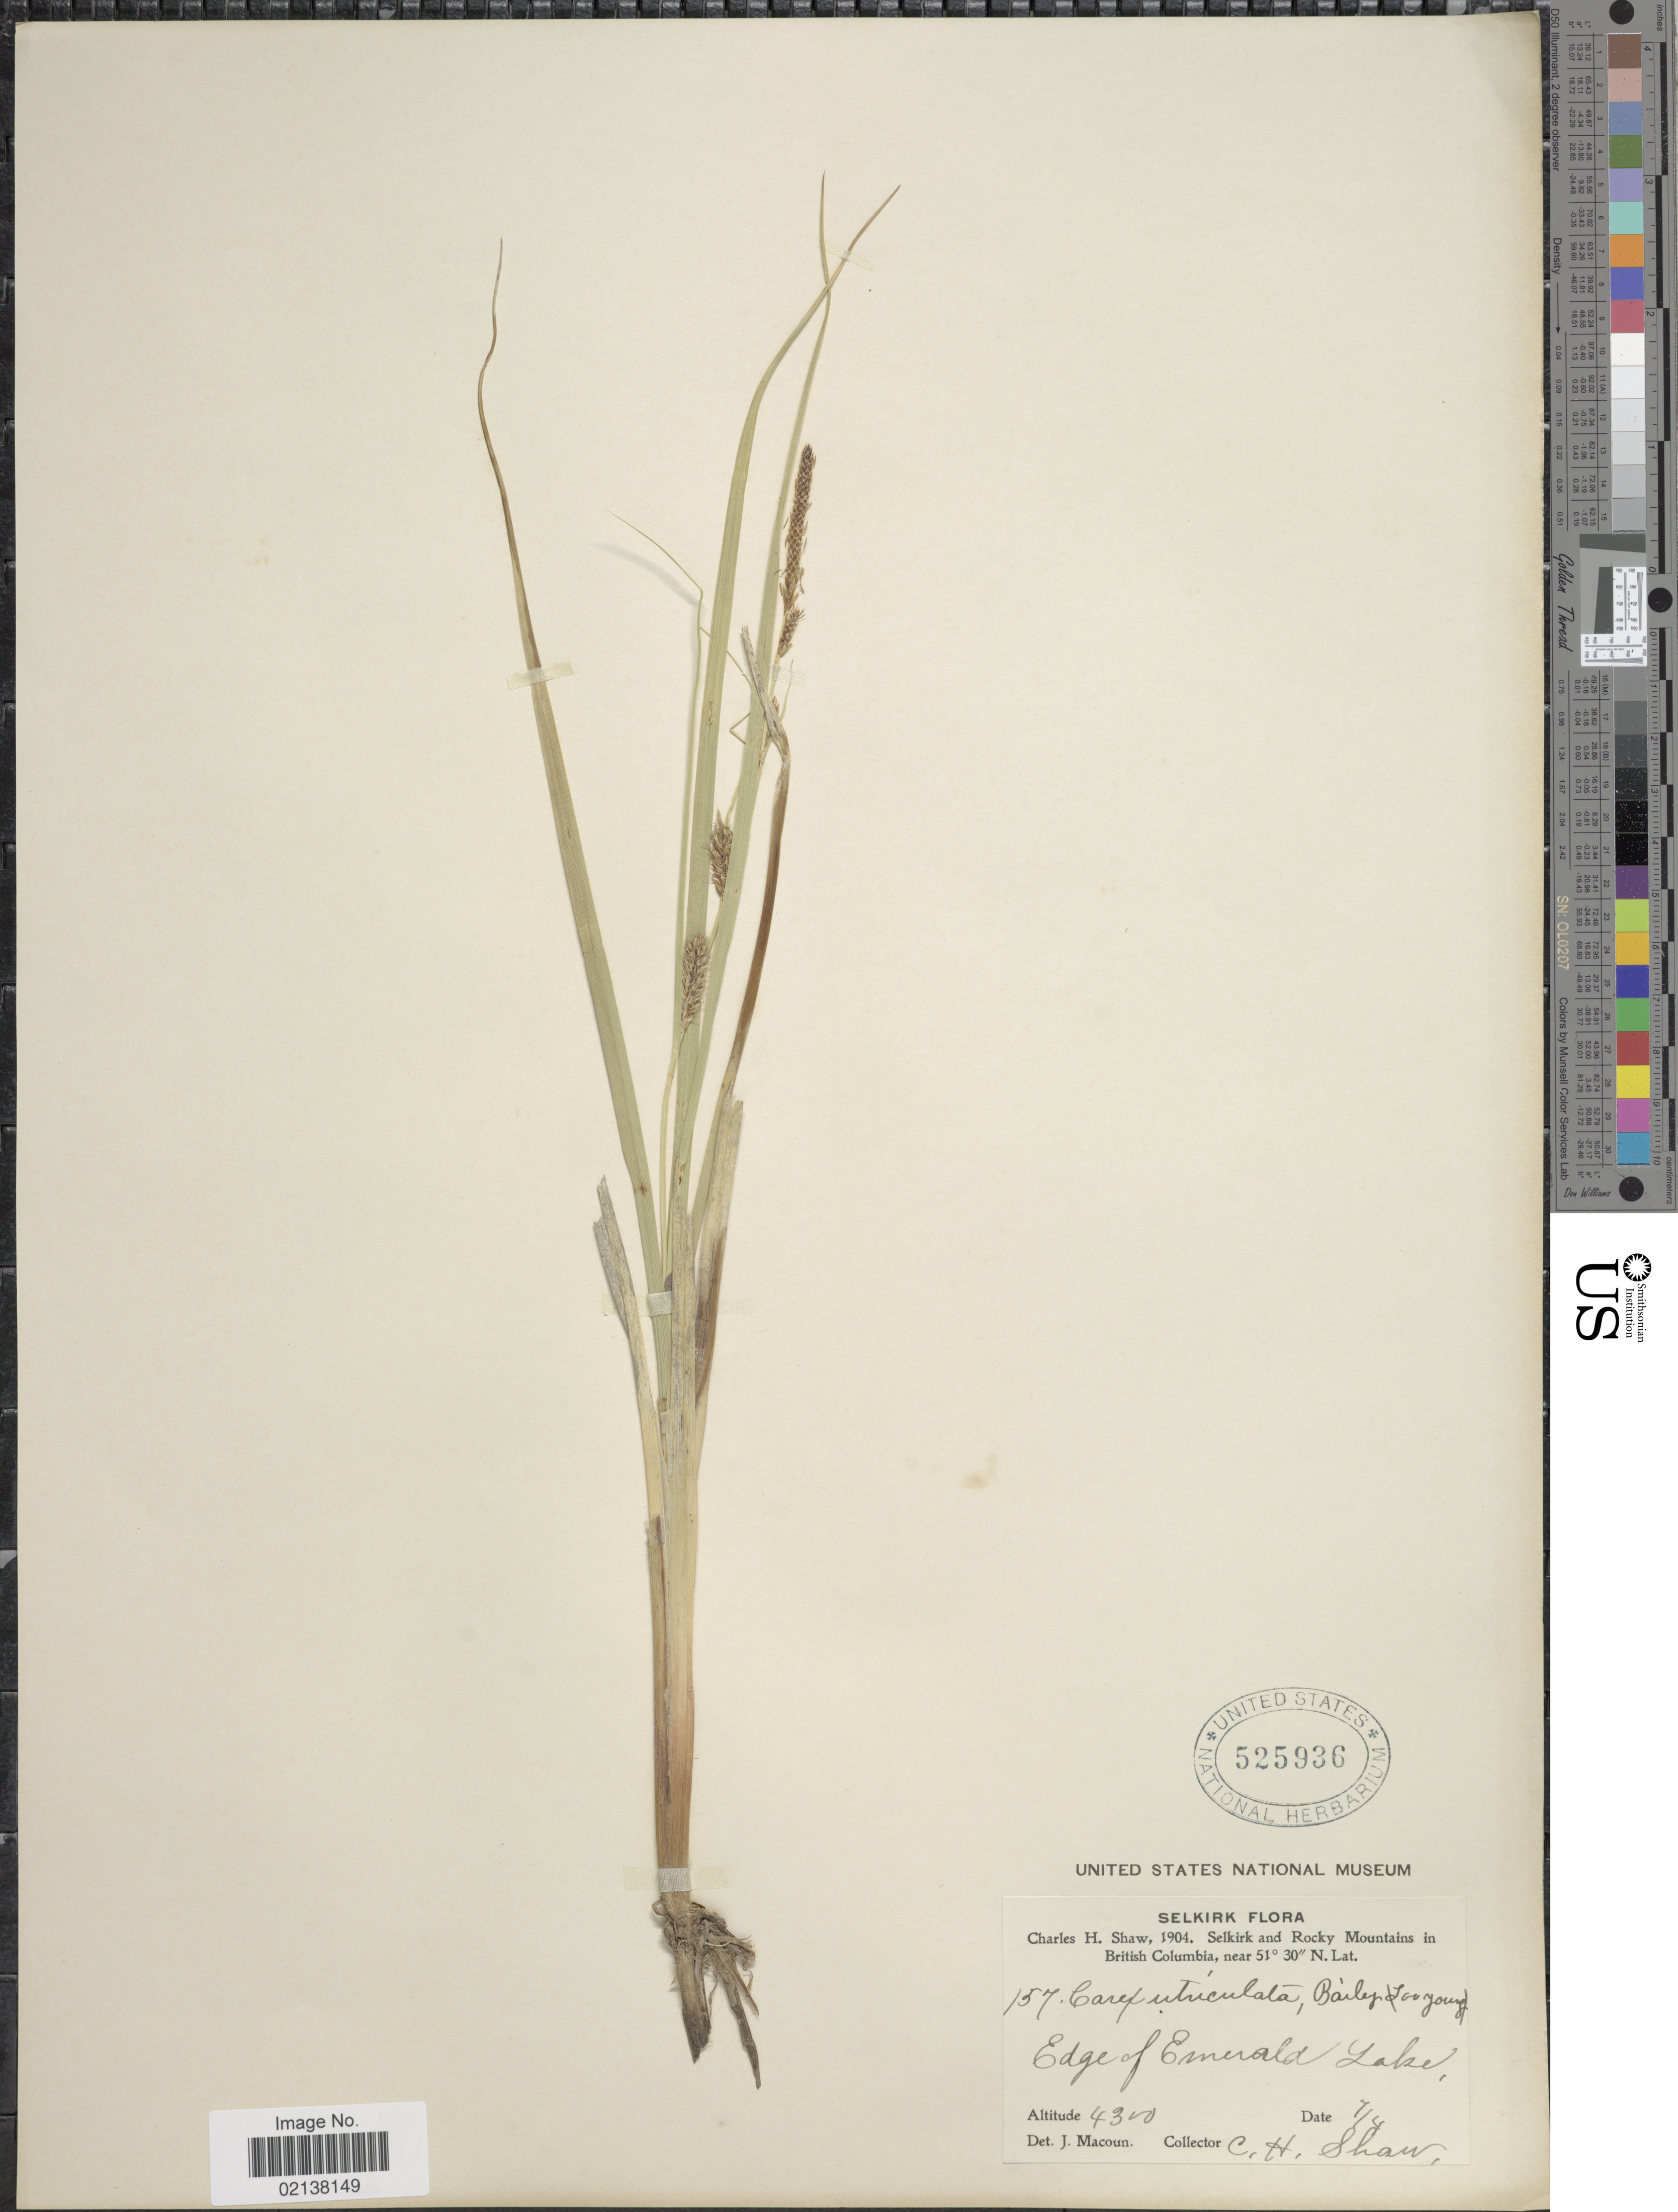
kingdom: Plantae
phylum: Tracheophyta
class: Liliopsida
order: Poales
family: Cyperaceae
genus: Carex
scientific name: Carex utriculata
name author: Boott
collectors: C. H. Shaw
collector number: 157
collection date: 1904-07-04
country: Canada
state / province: British Columbia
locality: Selkirk and Rocky Mountains. Edge of Emerald Lake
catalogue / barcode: US 525936